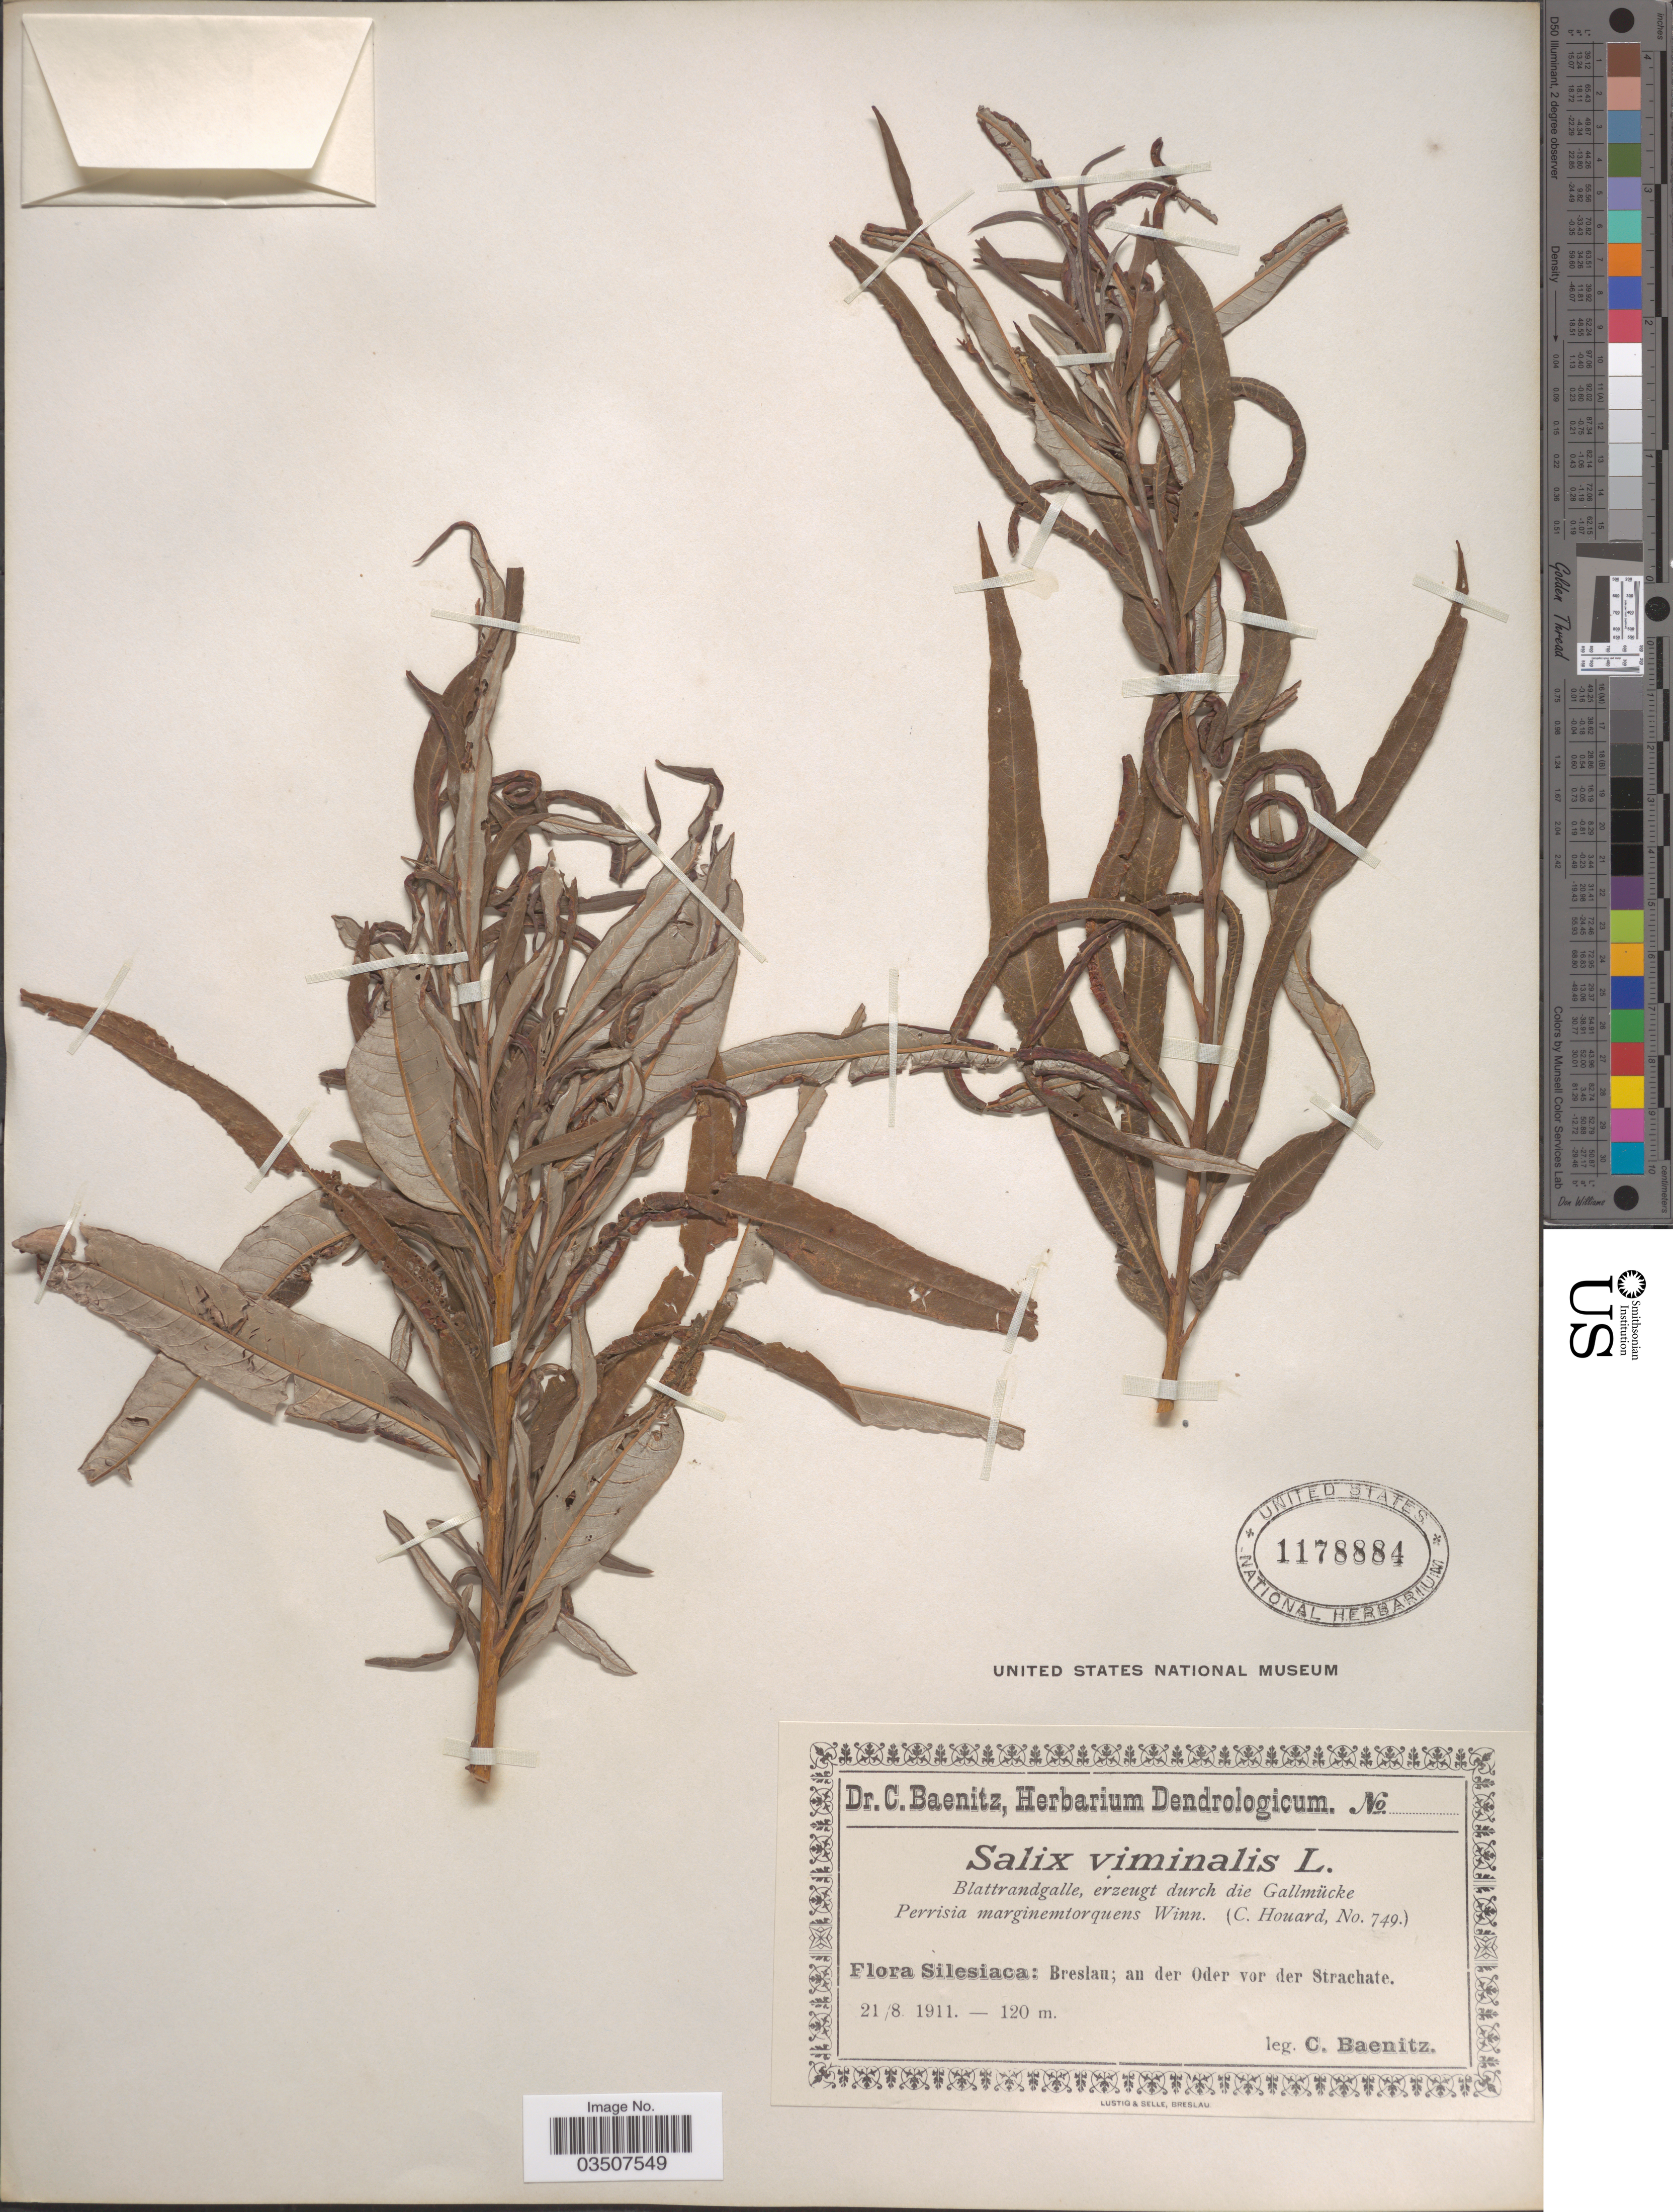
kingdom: Plantae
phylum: Tracheophyta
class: Magnoliopsida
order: Malpighiales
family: Salicaceae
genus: Salix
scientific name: Salix viminalis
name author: L.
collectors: C. G. Baenitz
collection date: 1911-08-21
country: Poland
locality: Silesiaca: Breslau; an der Oder vor der Strachate.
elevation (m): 120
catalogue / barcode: US 1178884